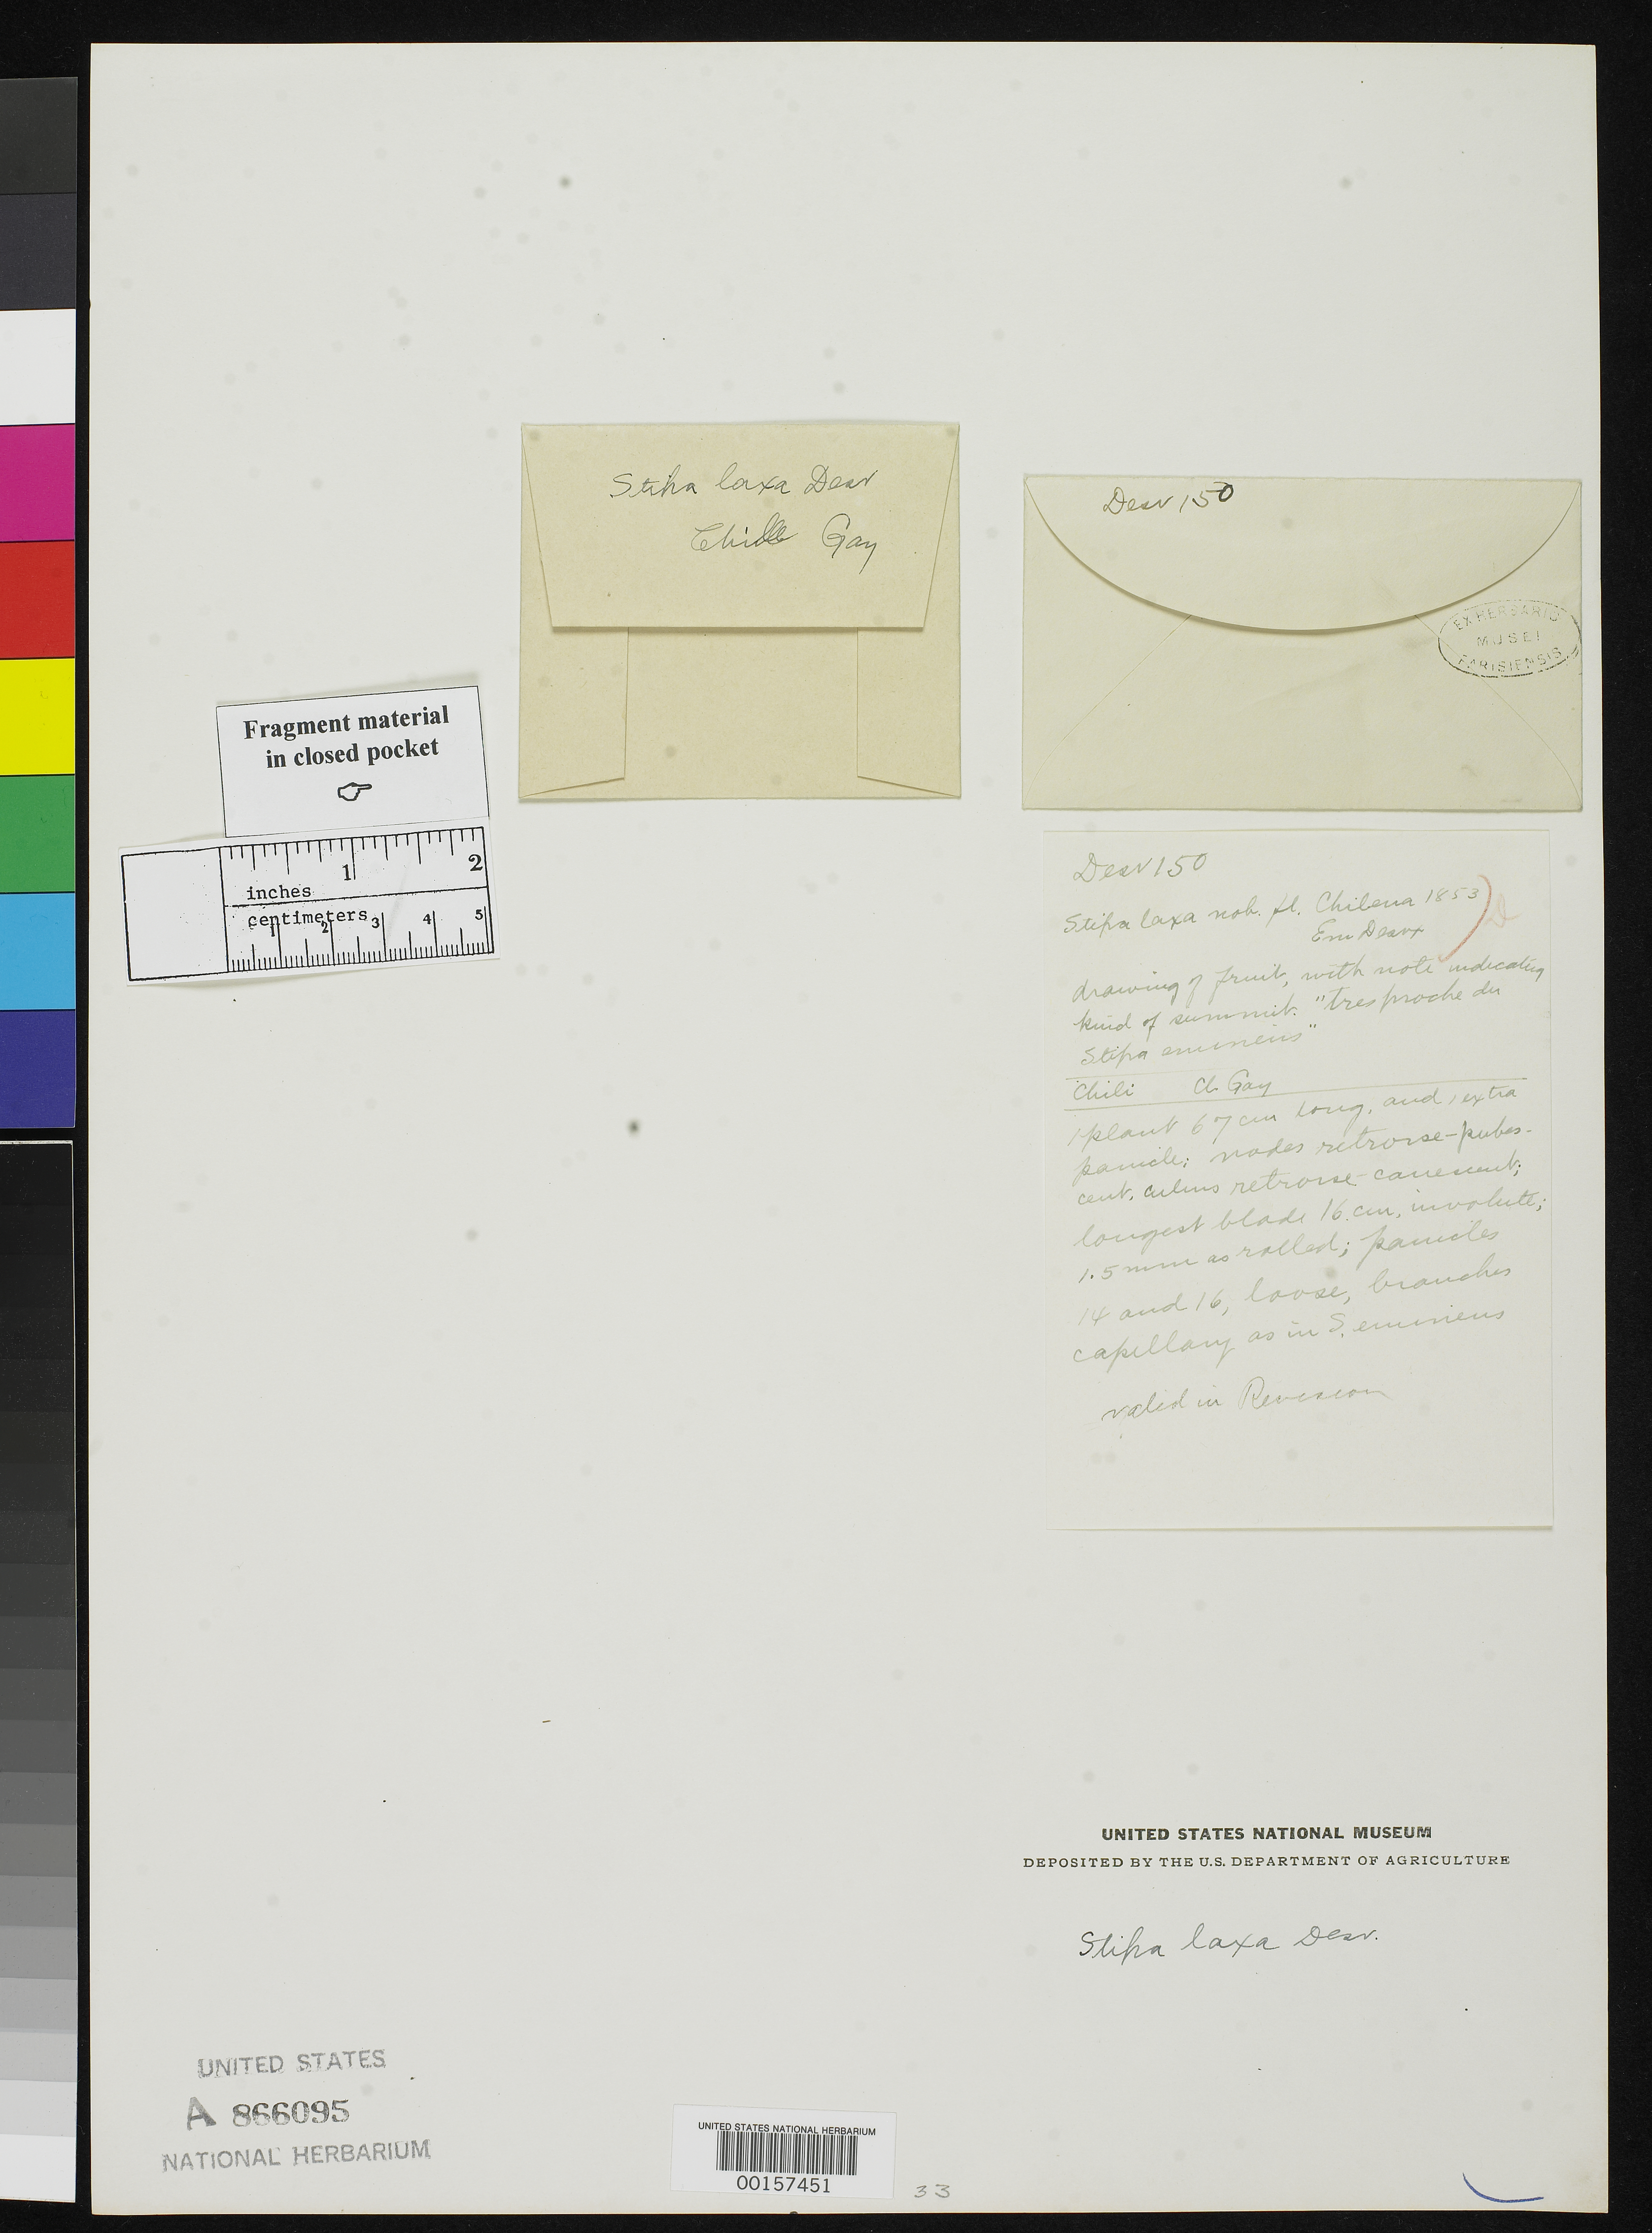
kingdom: Plantae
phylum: Tracheophyta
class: Liliopsida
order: Poales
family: Poaceae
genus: Stipa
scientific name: Stipa laxa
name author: É. Desv. in Gay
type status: Type Fragment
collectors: C. Gay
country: Chile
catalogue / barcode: US 866095A